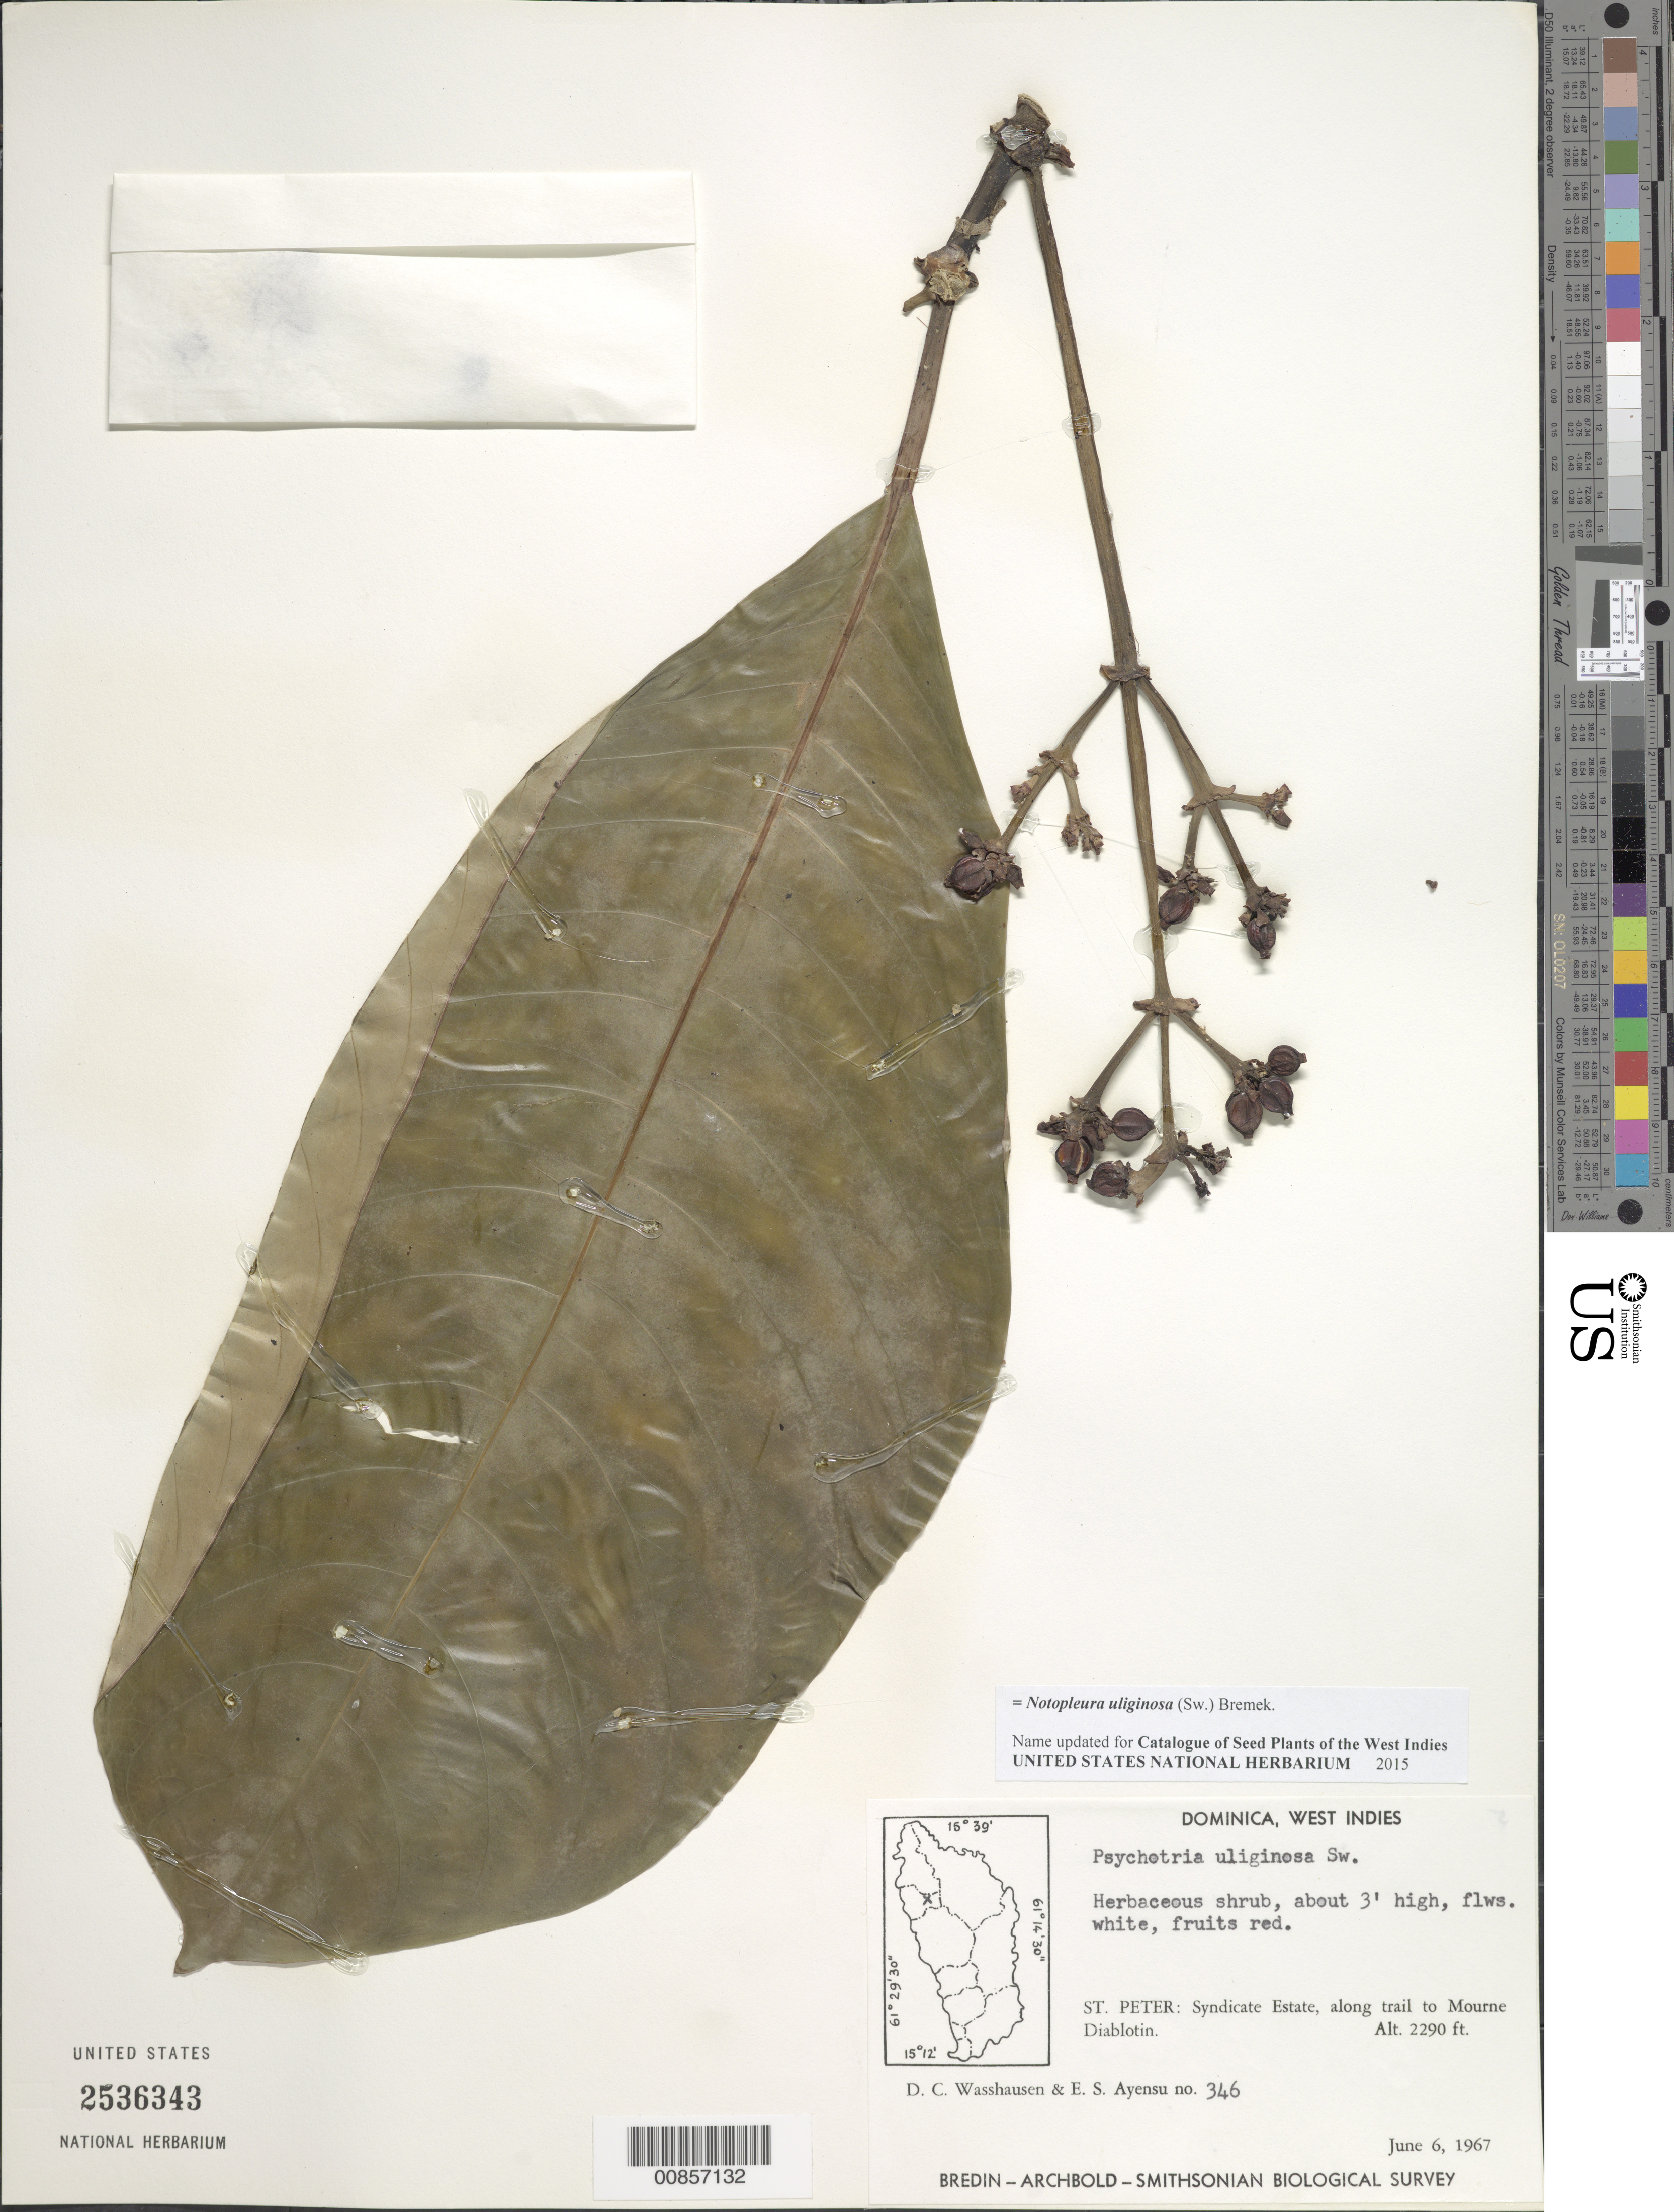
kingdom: Plantae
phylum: Tracheophyta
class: Magnoliopsida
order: Gentianales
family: Rubiaceae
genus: Notopleura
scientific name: Notopleura uliginosa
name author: (Sw.) Bremek.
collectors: D. C. Wasshausen & E. S. Ayensu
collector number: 346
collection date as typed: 06 Jun 1967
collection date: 1967-06-06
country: Dominica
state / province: St. Peter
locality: Syndicate Estate, along trail to Mourne Diablotin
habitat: Along trail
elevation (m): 698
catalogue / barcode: US 2536343